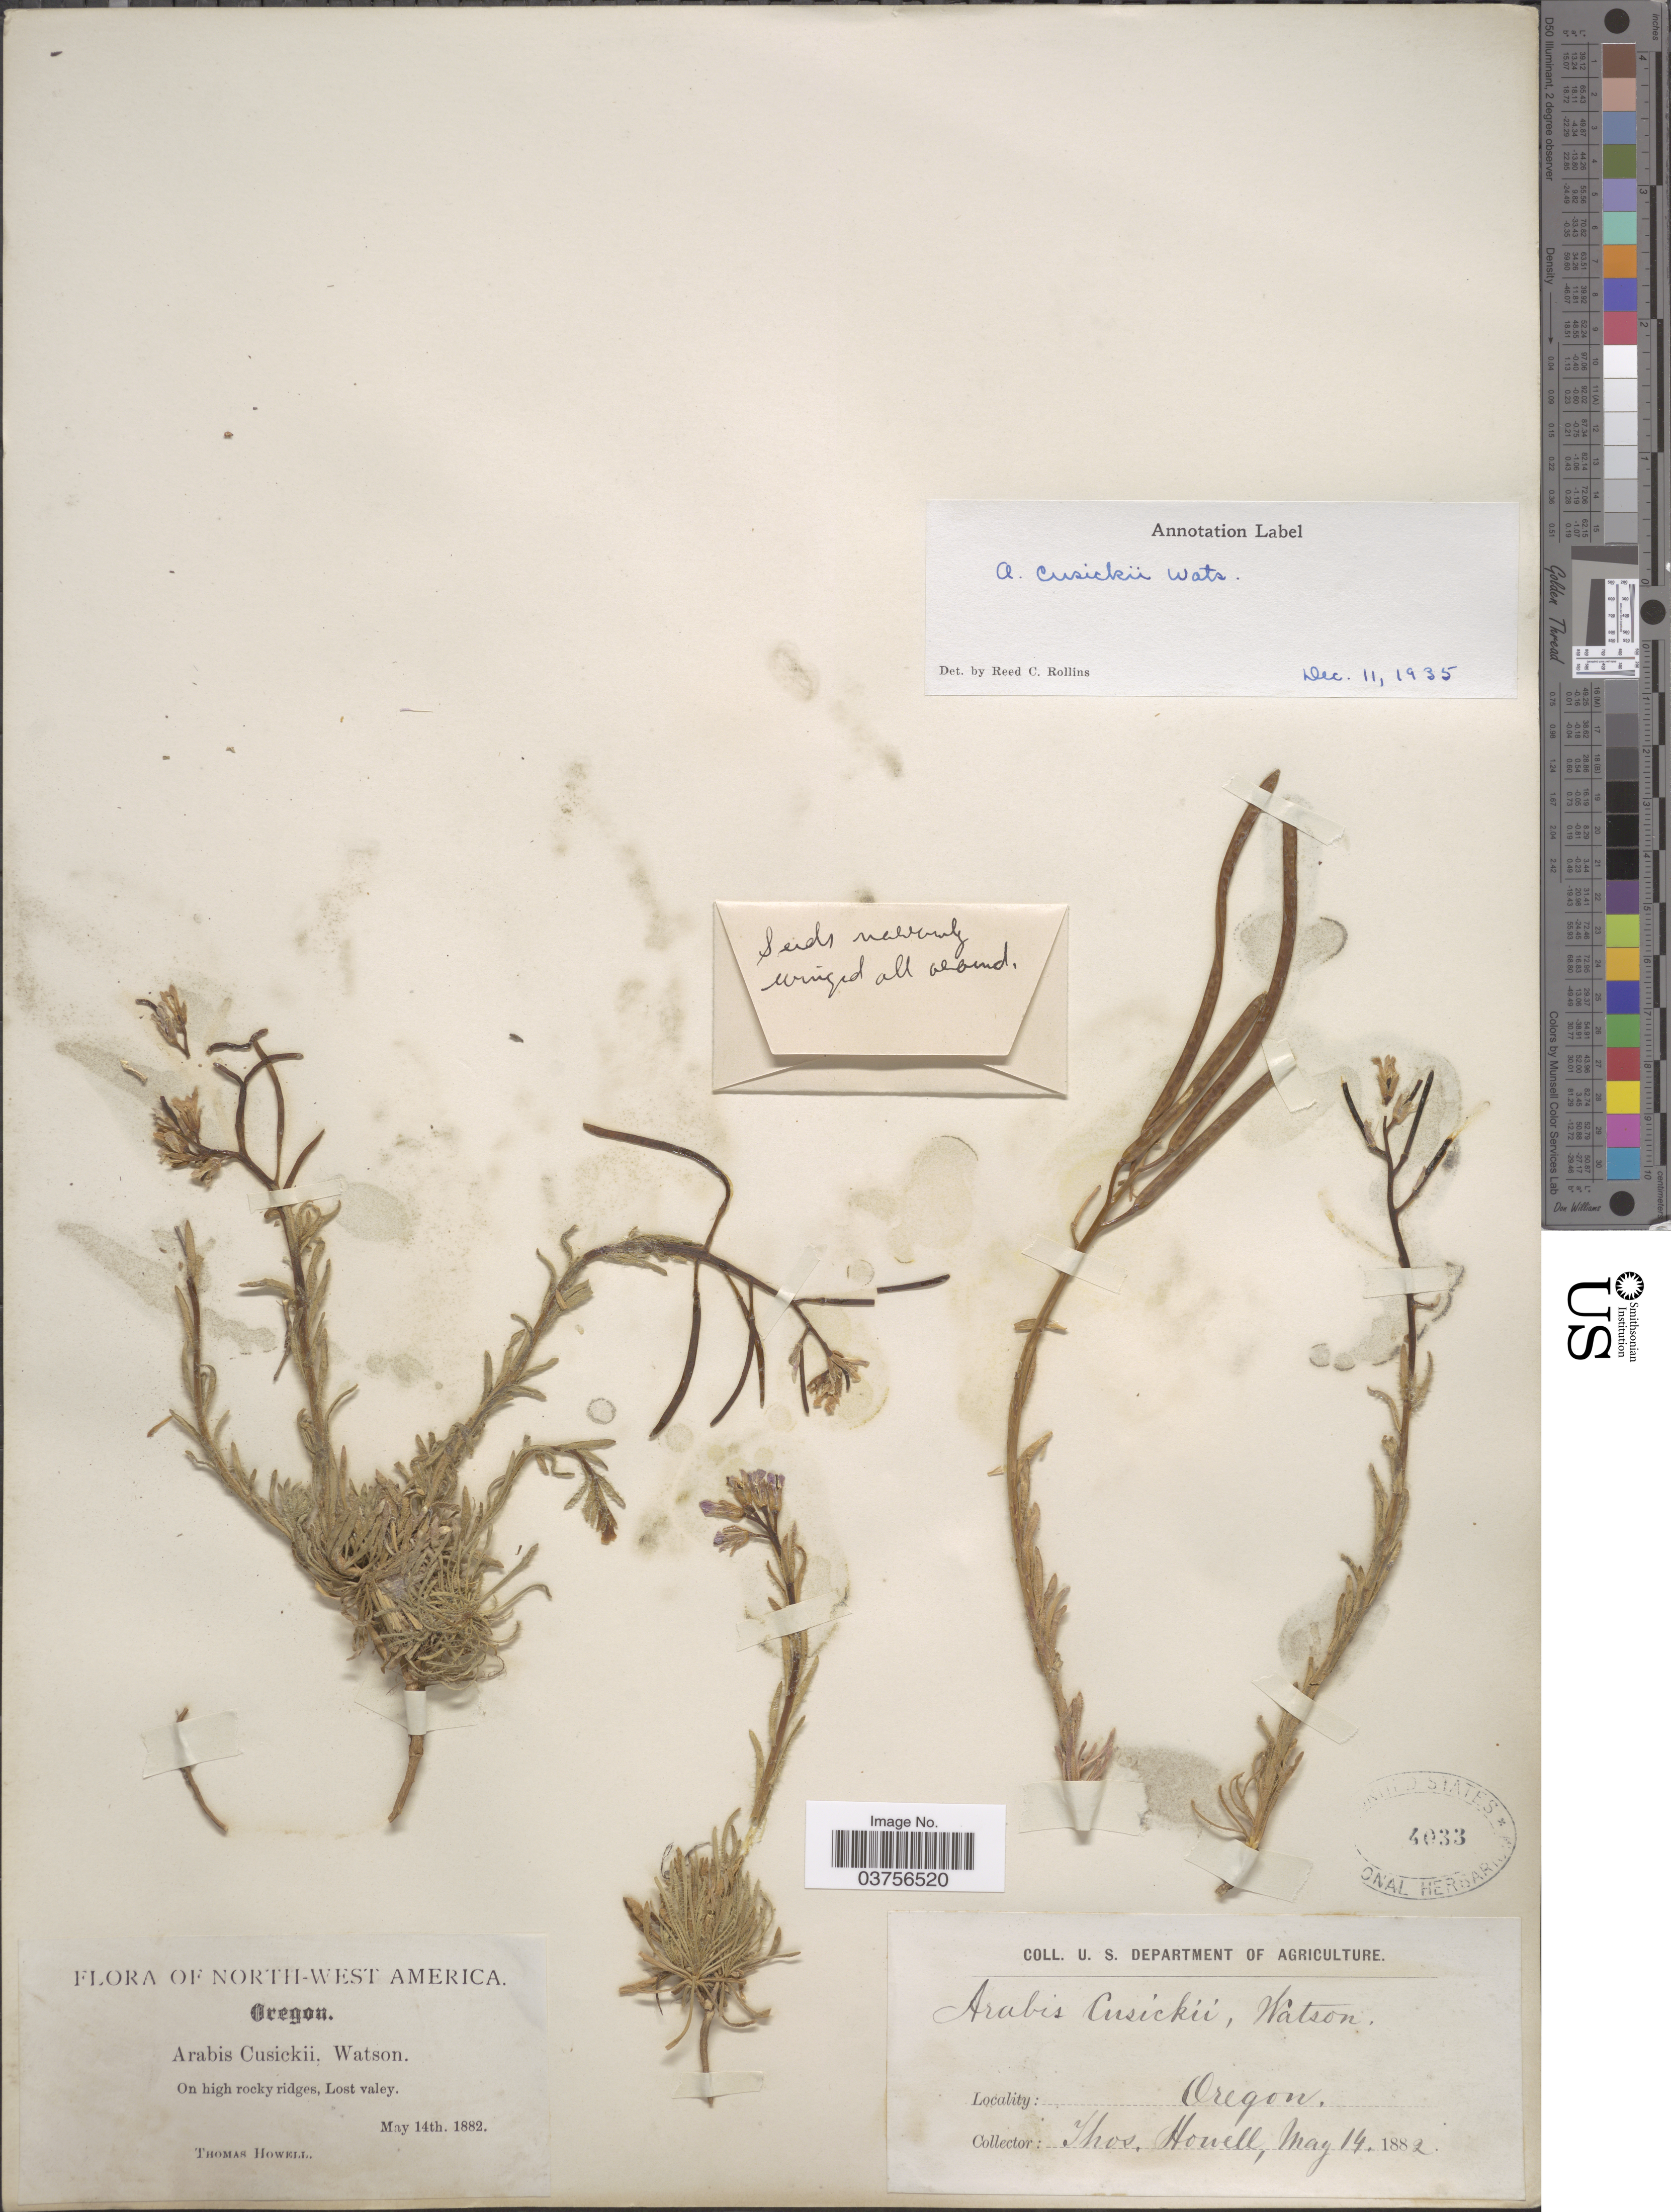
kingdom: Plantae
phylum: Tracheophyta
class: Magnoliopsida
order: Brassicales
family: Brassicaceae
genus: Arabis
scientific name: Arabis cusickii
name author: S. Watson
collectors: T. Howell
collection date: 1882-05-14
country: United States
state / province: Oregon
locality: North-west America. Lost valey.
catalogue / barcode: US 4033